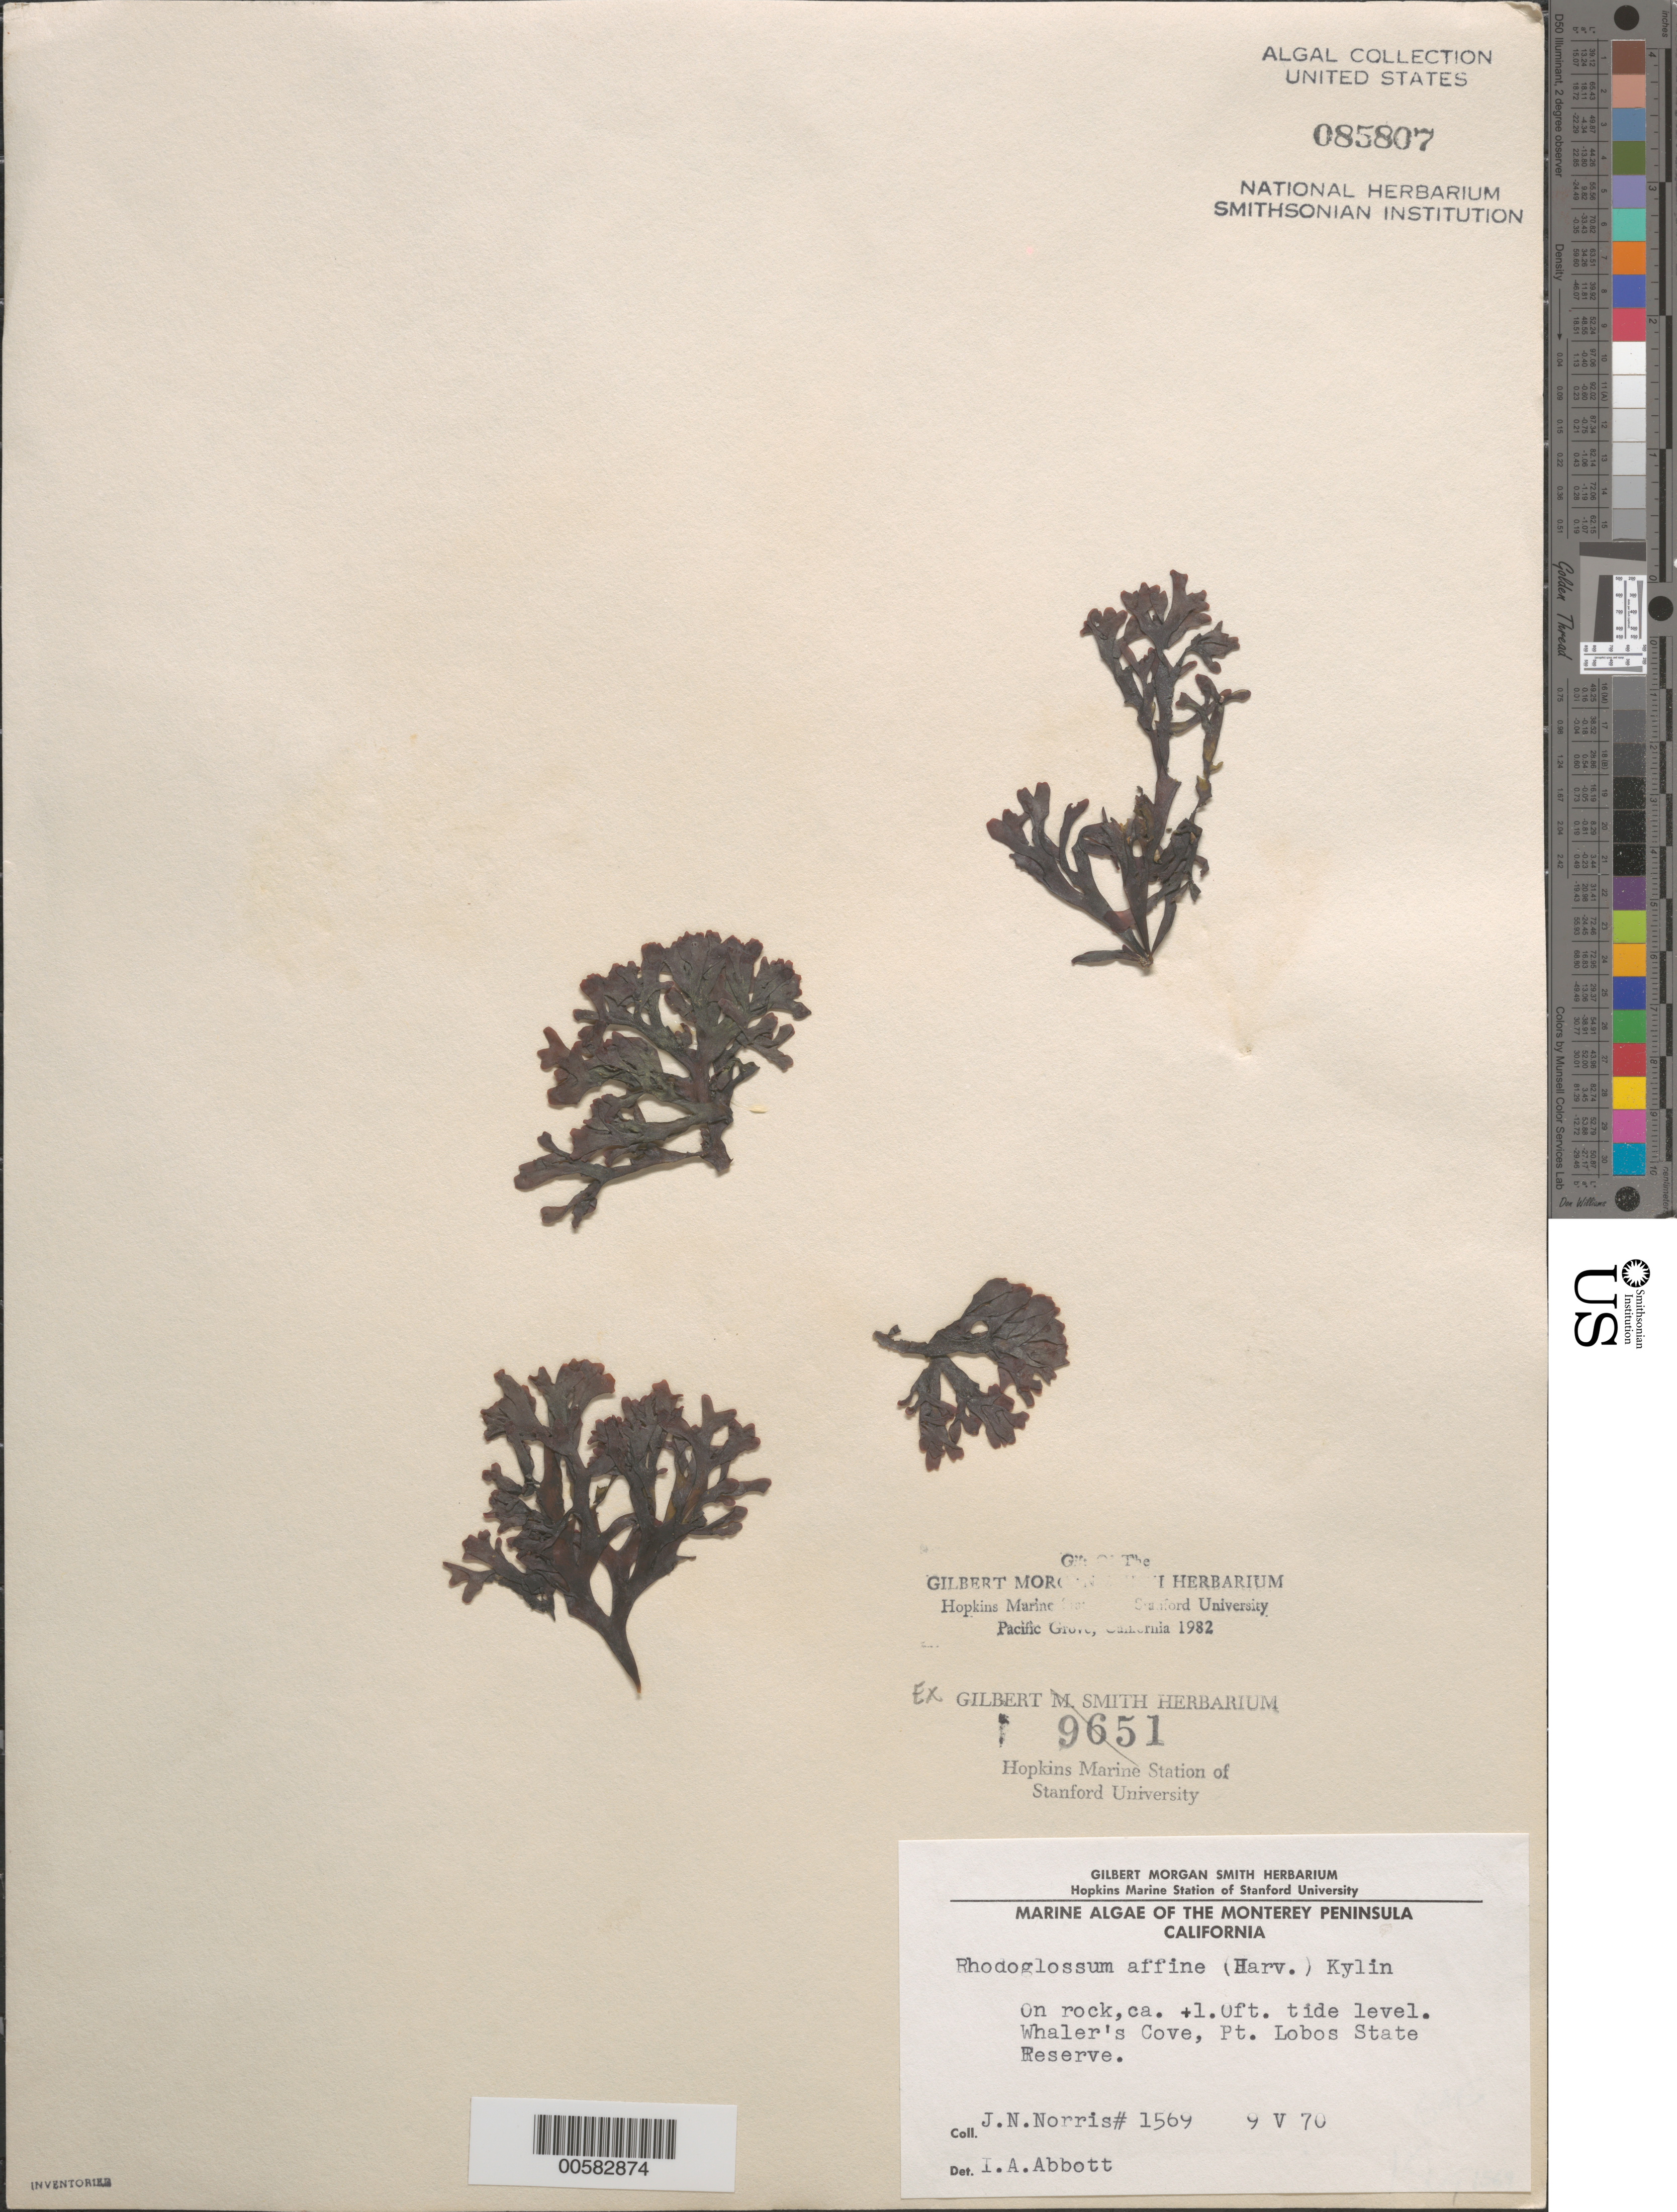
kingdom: Plantae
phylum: Rhodophyta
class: Florideophyceae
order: Gigartinales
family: Gigartinaceae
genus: Mazzaella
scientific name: Mazzaella affinis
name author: (Harvey) Fredericq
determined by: Algae name updating Project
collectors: J. N. Norris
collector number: JN-1569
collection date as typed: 09 May 1970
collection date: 1970-05-09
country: United States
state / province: California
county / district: Monterey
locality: Whaler's Cove, Point Lobos State Reserve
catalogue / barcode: US 85807